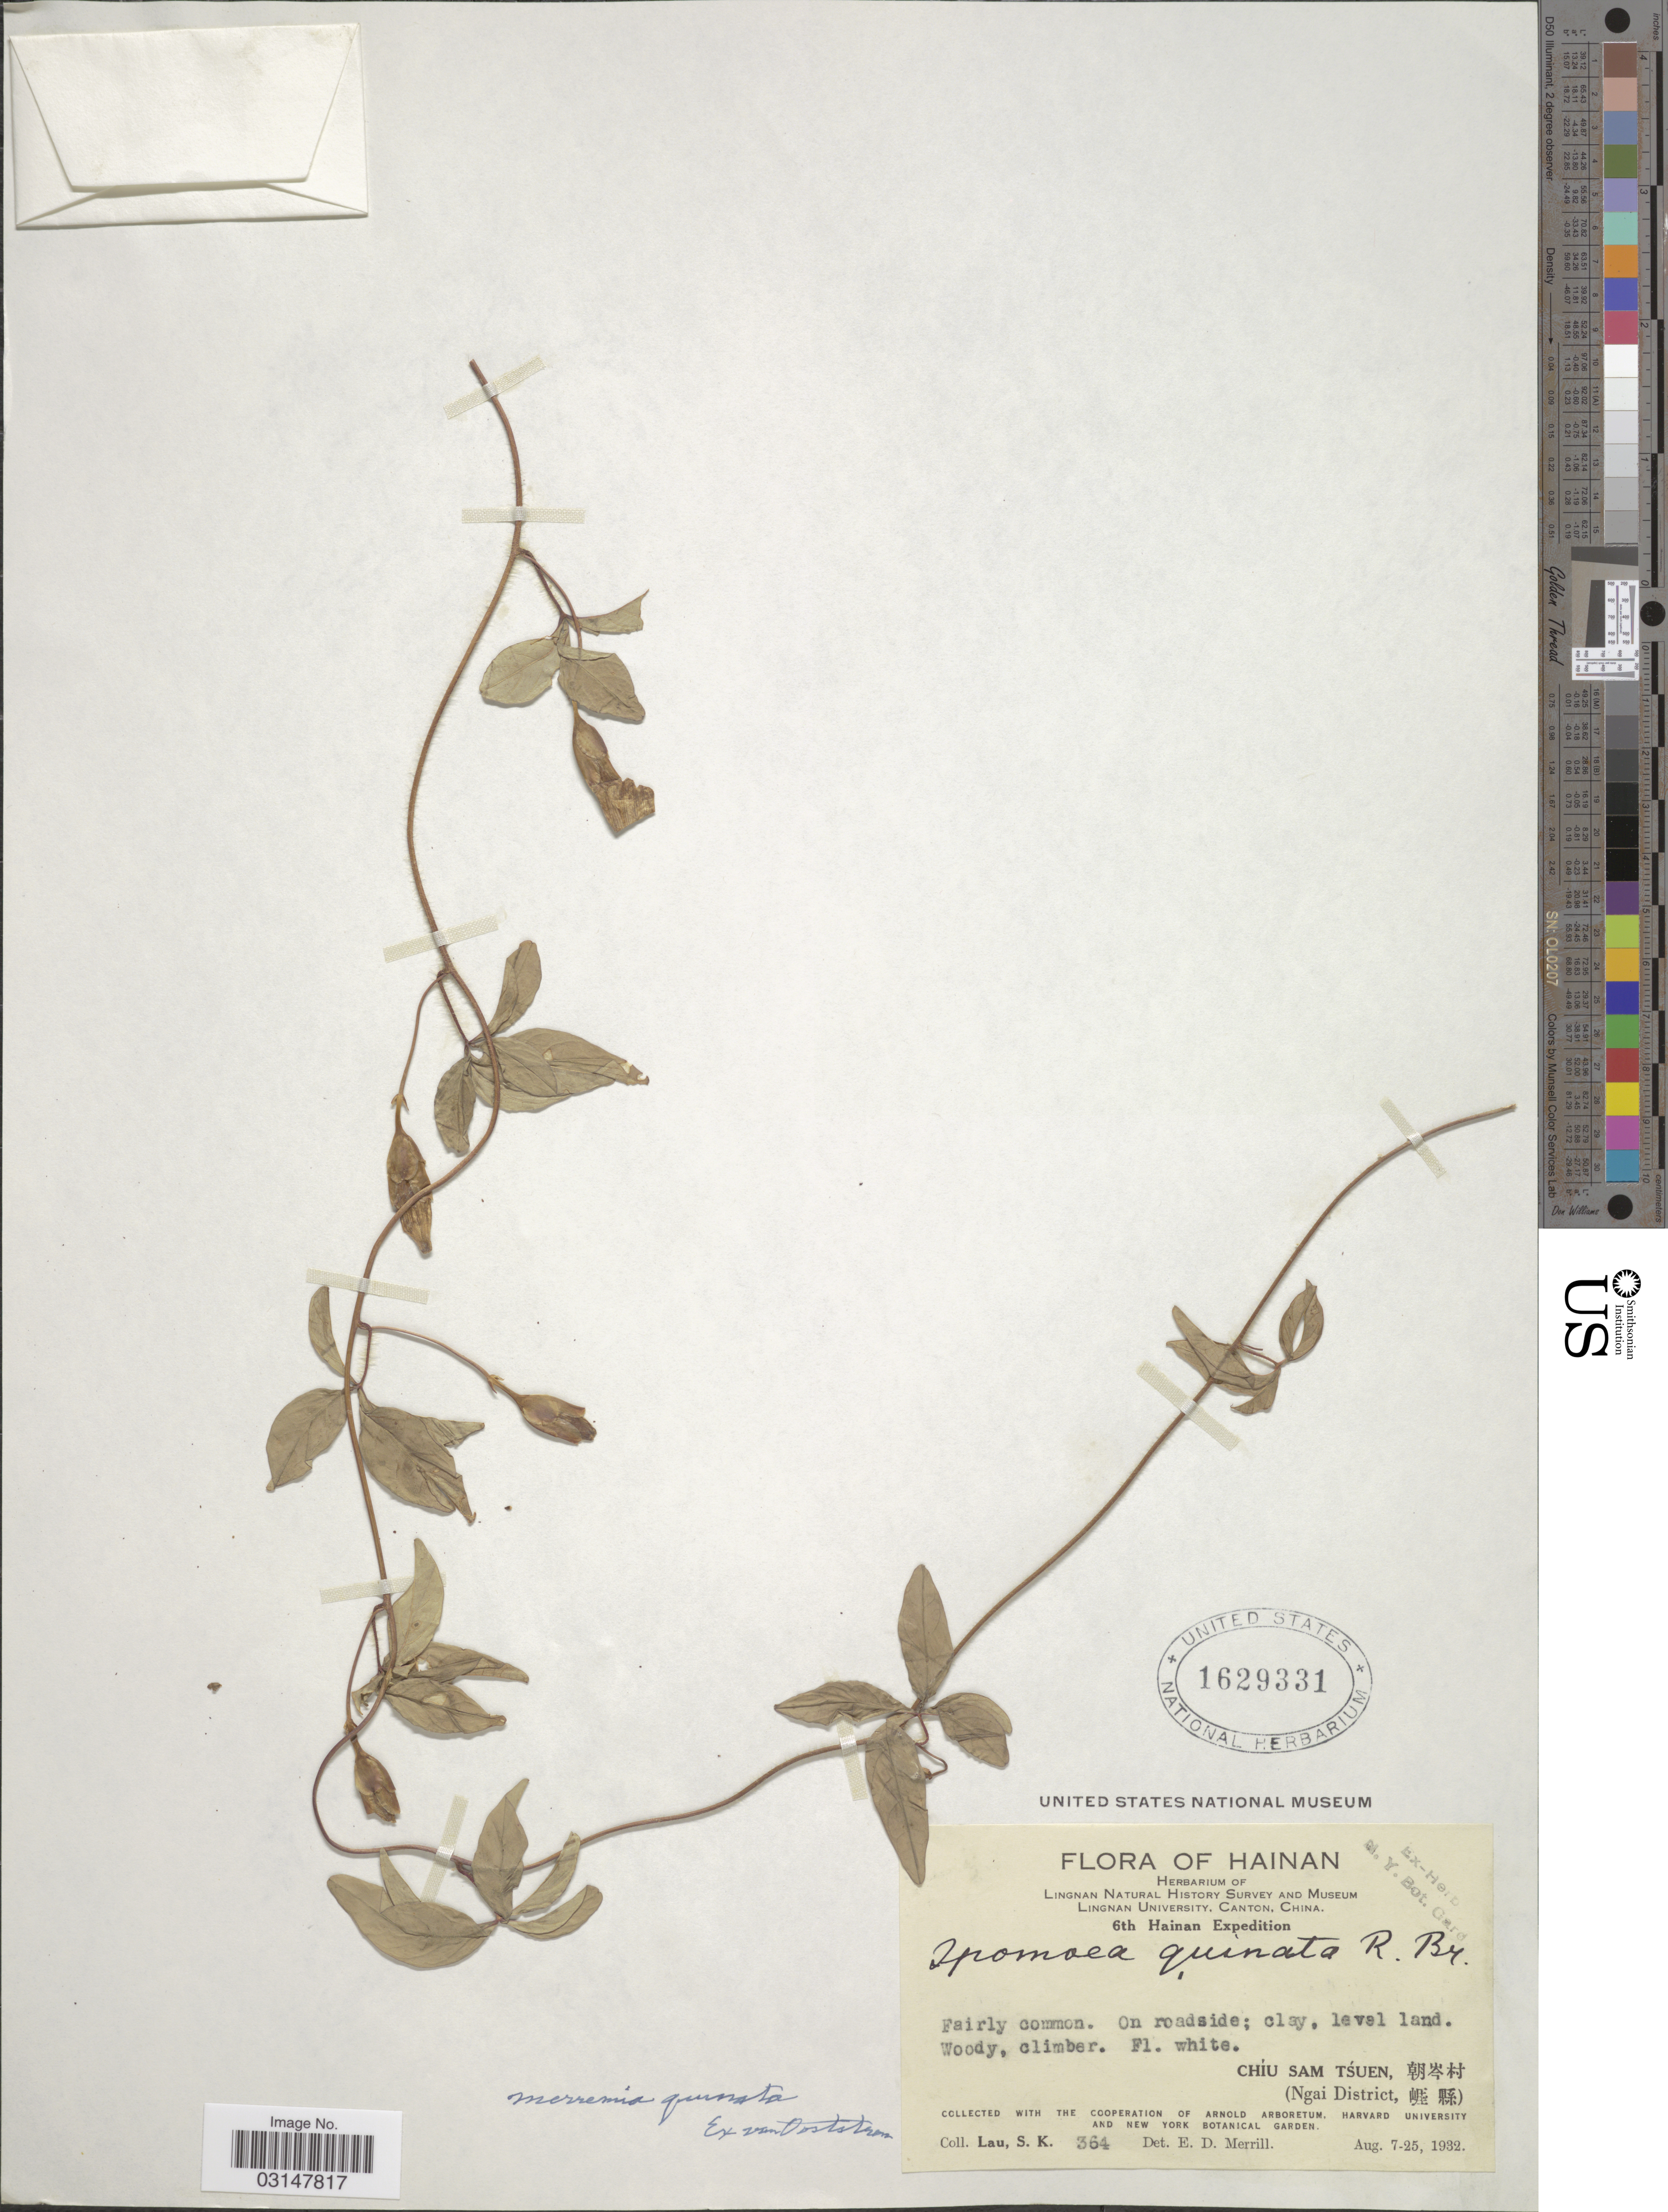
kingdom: Plantae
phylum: Tracheophyta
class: Magnoliopsida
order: Solanales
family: Convolvulaceae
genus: Distimake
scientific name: Distimake quinatus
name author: (R. Br.) A. R. Simões & Staples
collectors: S. K. Lau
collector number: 364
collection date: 1932-08-07/1932-08-25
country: China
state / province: Hainan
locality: Chíu Sam Tśuen. (Ngai District).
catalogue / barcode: US 1629331